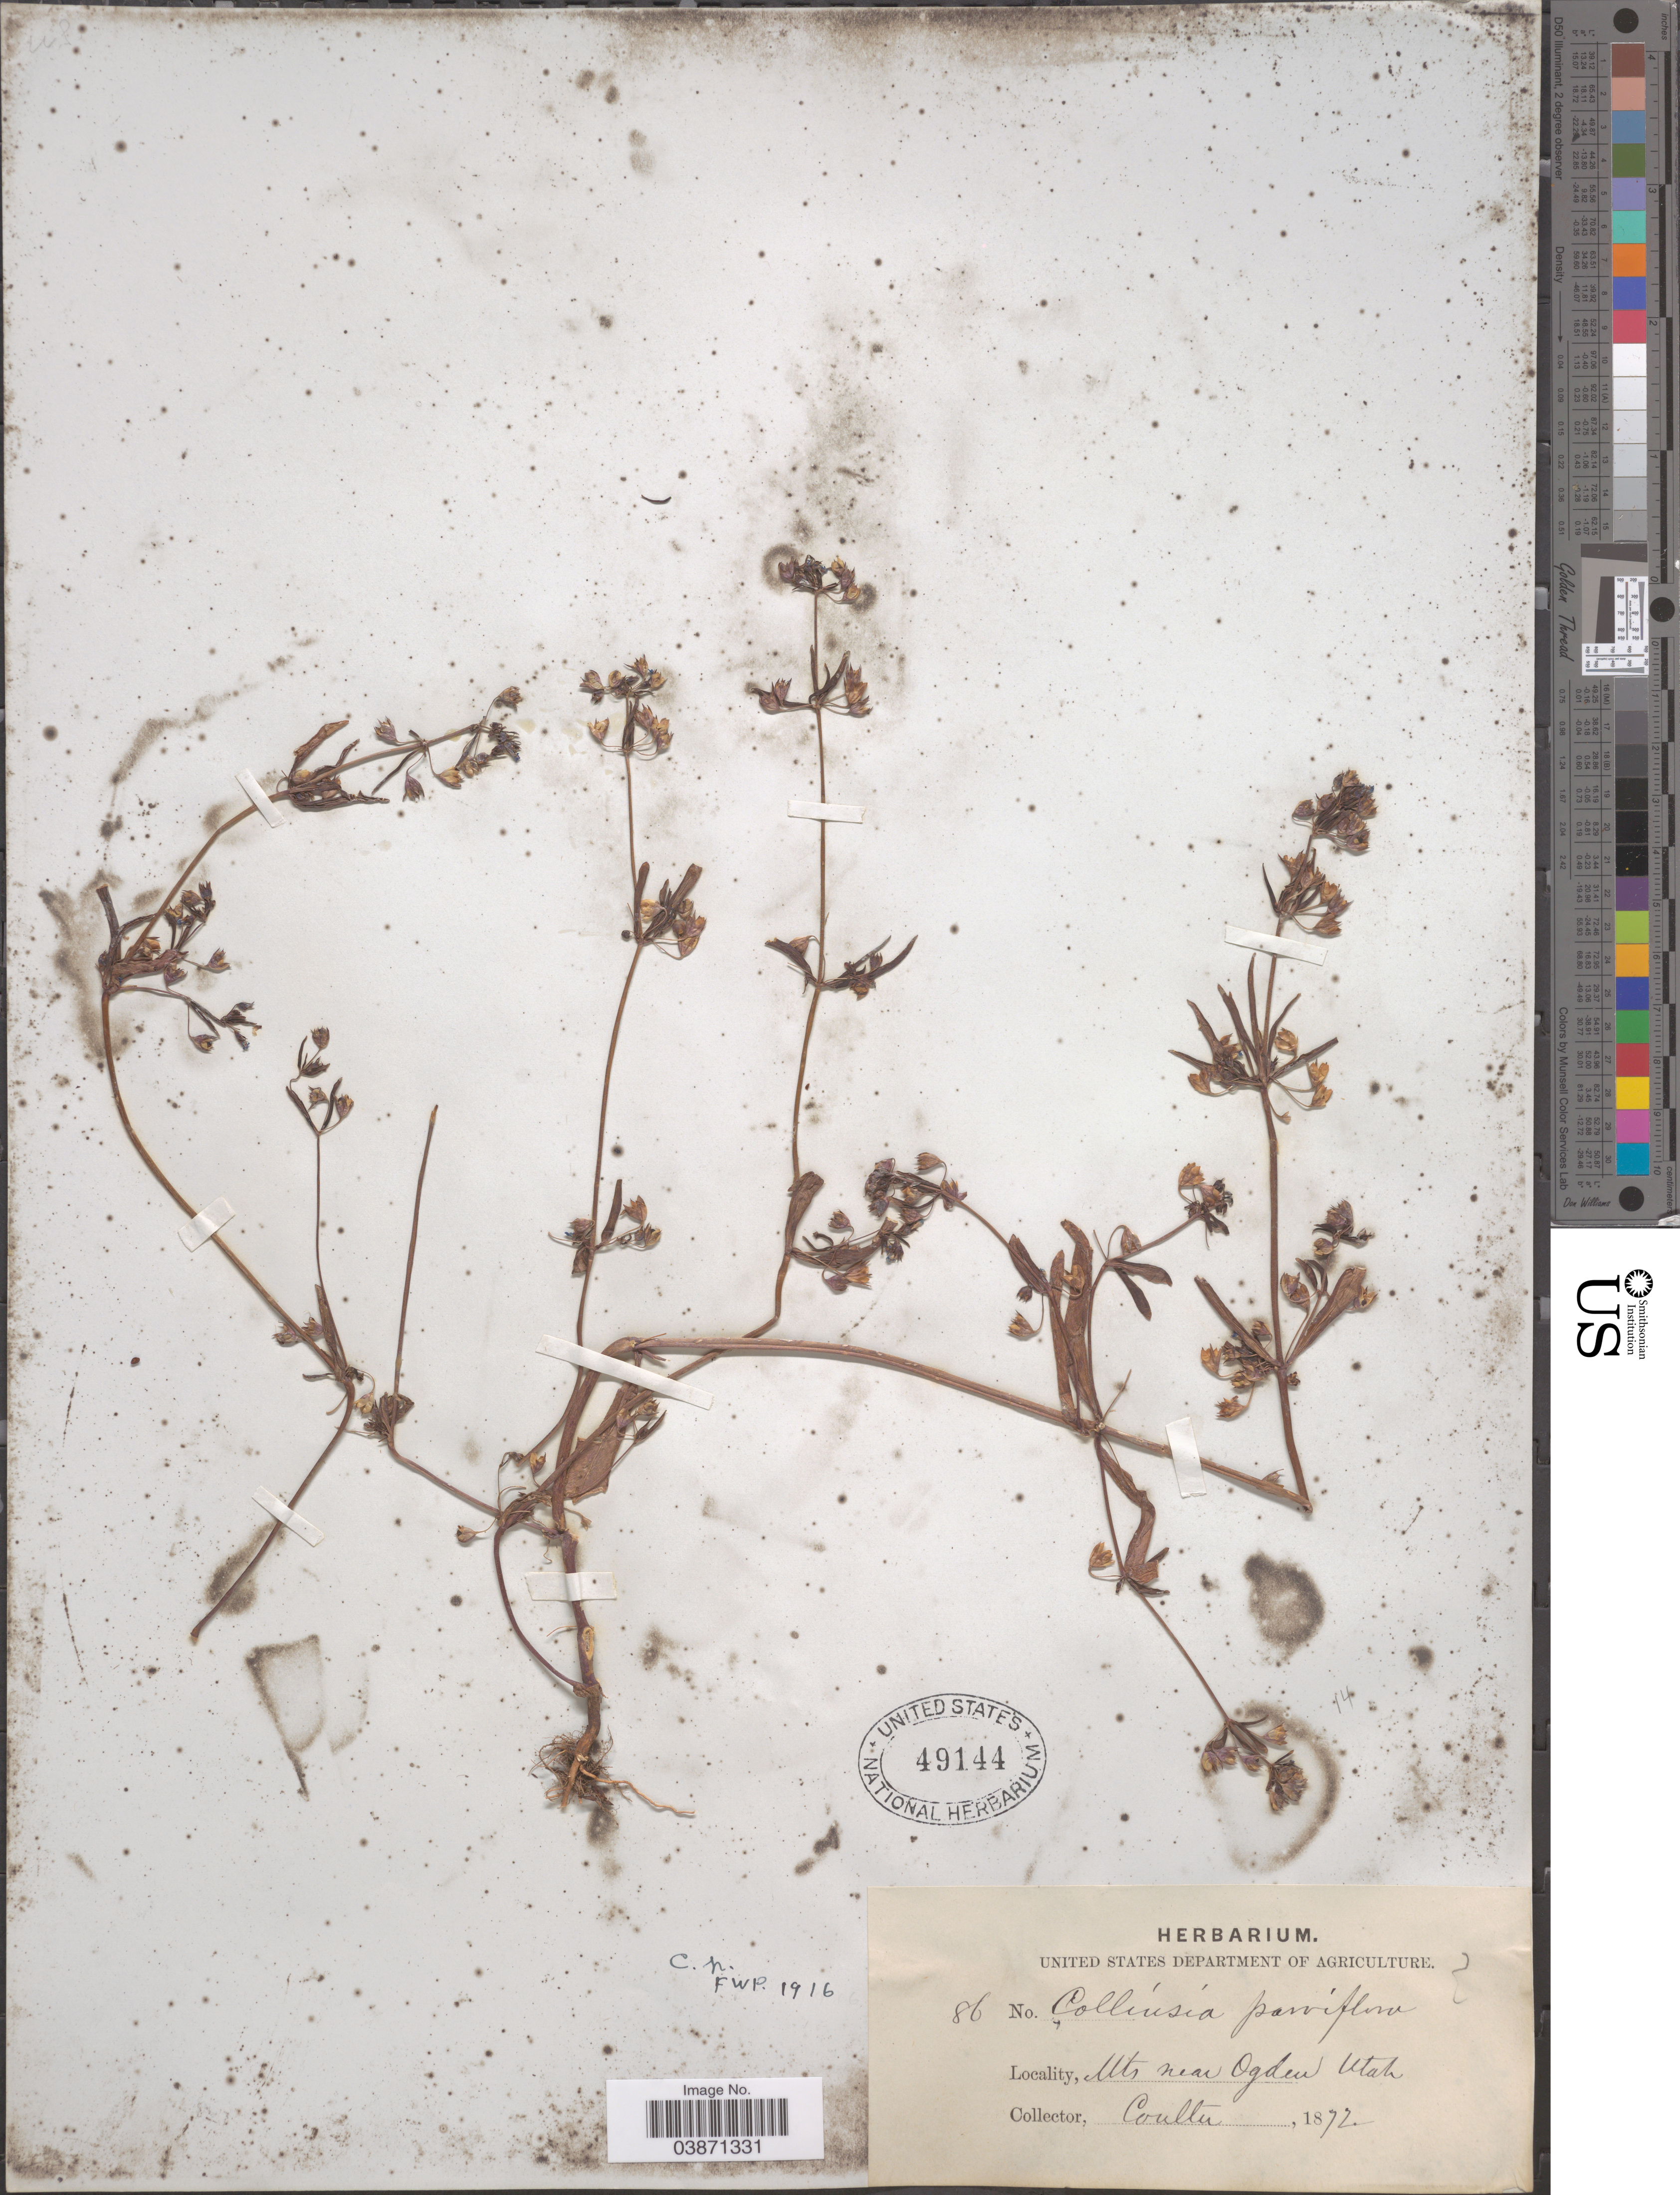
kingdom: Plantae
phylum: Tracheophyta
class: Magnoliopsida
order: Lamiales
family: Plantaginaceae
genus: Collinsia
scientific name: Collinsia parviflora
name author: Douglas ex Lindl.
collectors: -- Coulter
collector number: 86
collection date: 1872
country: United States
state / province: Utah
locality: Mts near Ogden.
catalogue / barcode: US 49144